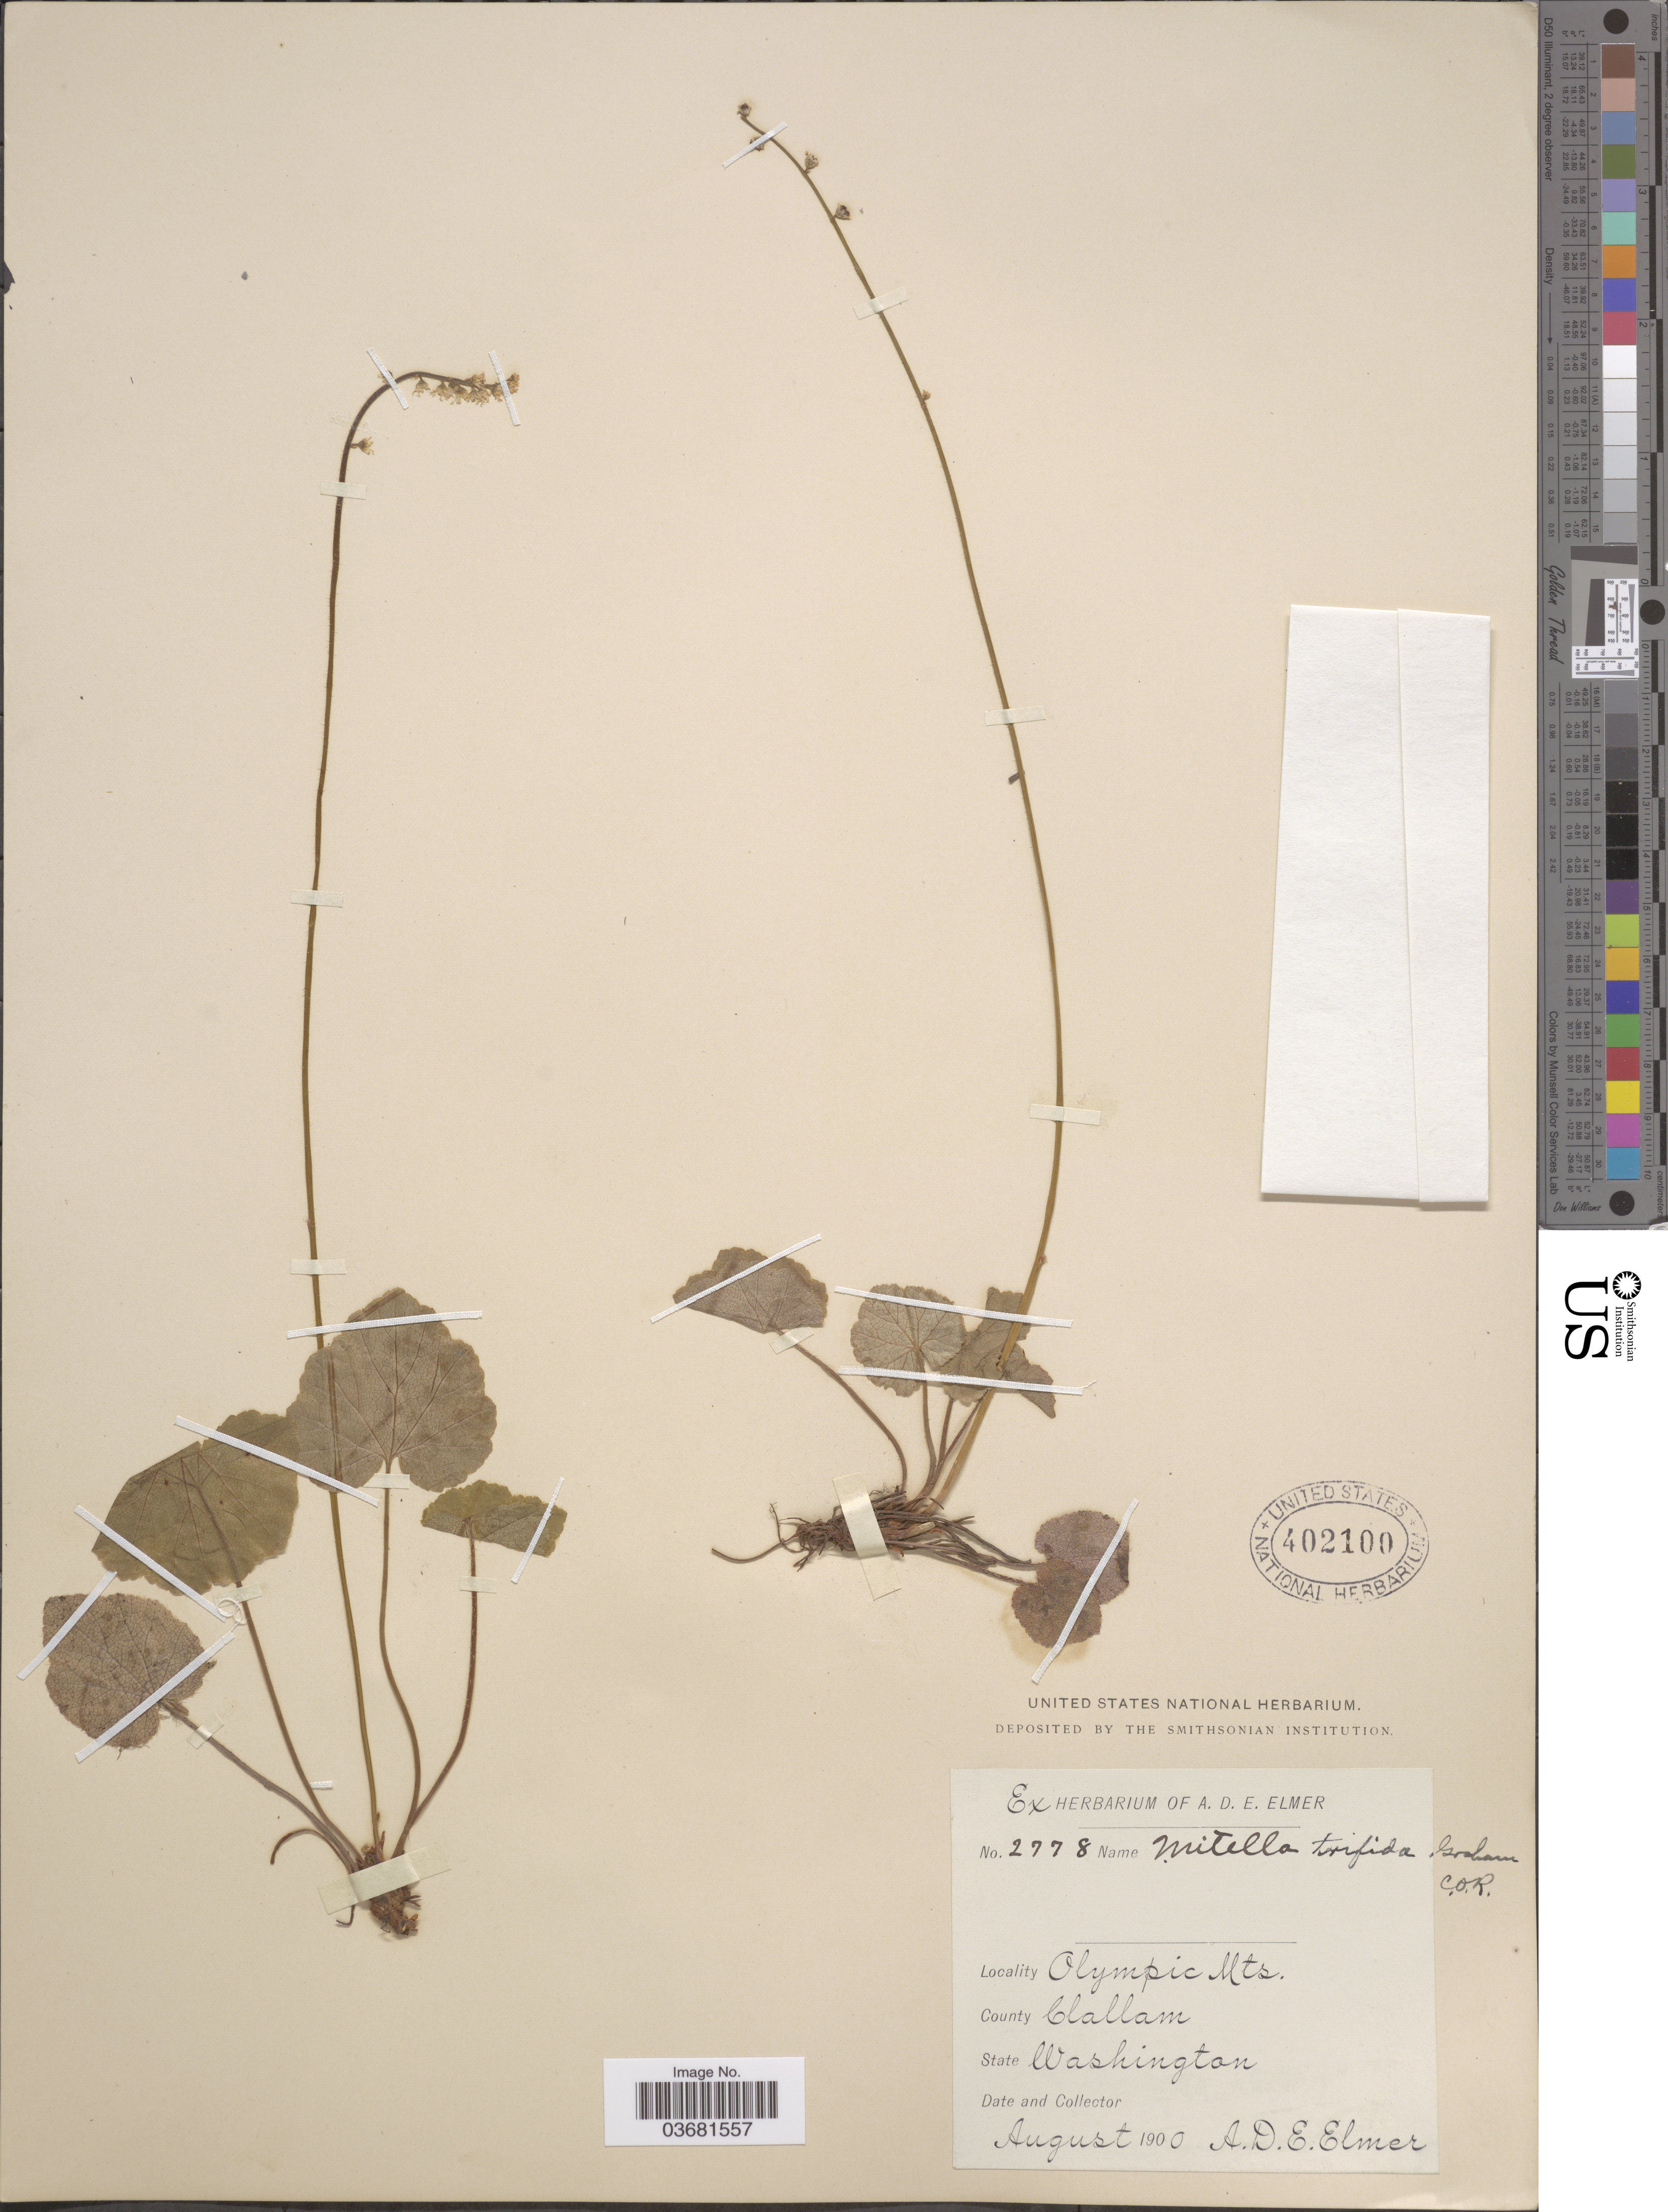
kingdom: Plantae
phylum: Tracheophyta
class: Magnoliopsida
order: Saxifragales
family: Saxifragaceae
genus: Mitella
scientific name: Mitella trifida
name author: Graham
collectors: A. D. E. Elmer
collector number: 2778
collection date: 1900-08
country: United States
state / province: Washington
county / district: Clallam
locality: Olympic Mts. County Clallam.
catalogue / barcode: US 402100